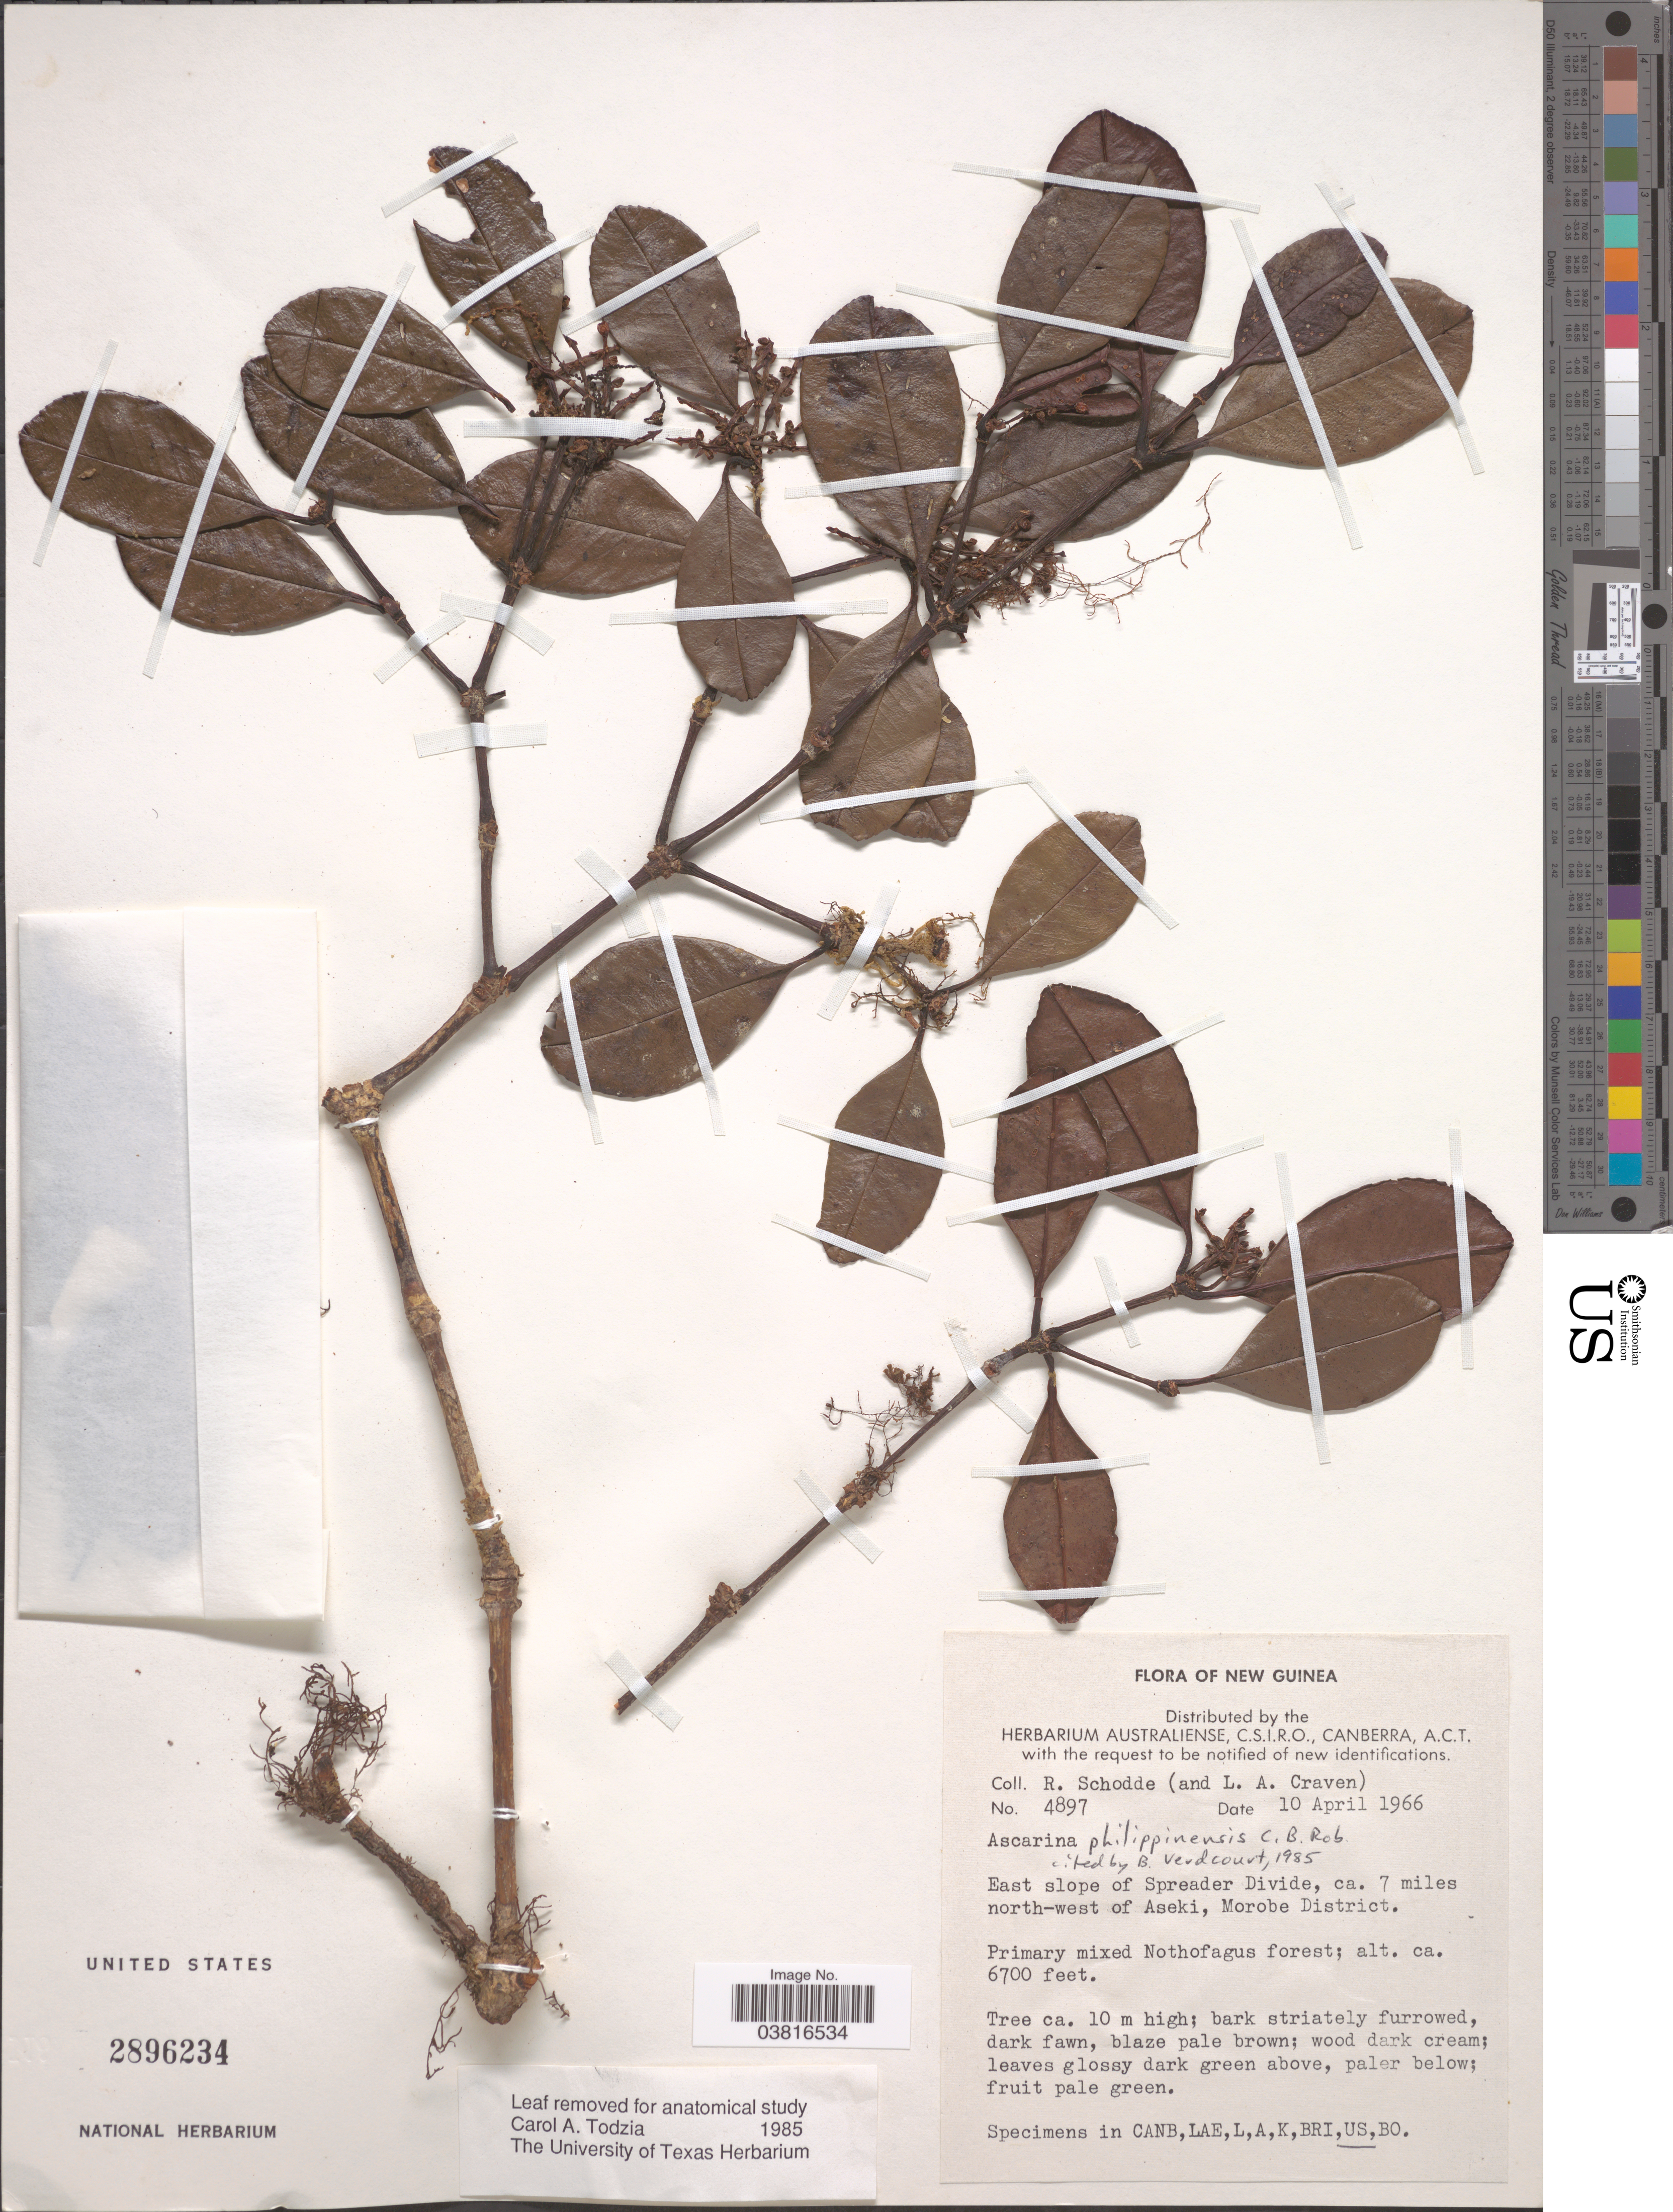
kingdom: Plantae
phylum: Tracheophyta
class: Magnoliopsida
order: Chloranthales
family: Chloranthaceae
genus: Ascarina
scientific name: Ascarina philippinensis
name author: C.B. Rob.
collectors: R. Schodde & L. A. Craven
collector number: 4897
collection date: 1966-04-10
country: Papua New Guinea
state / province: Morobe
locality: New Guinea. East slope of Spreader Divide, ca. 7 miles north-west of Aseki, Morobe District.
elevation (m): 2042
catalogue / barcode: US 2896234